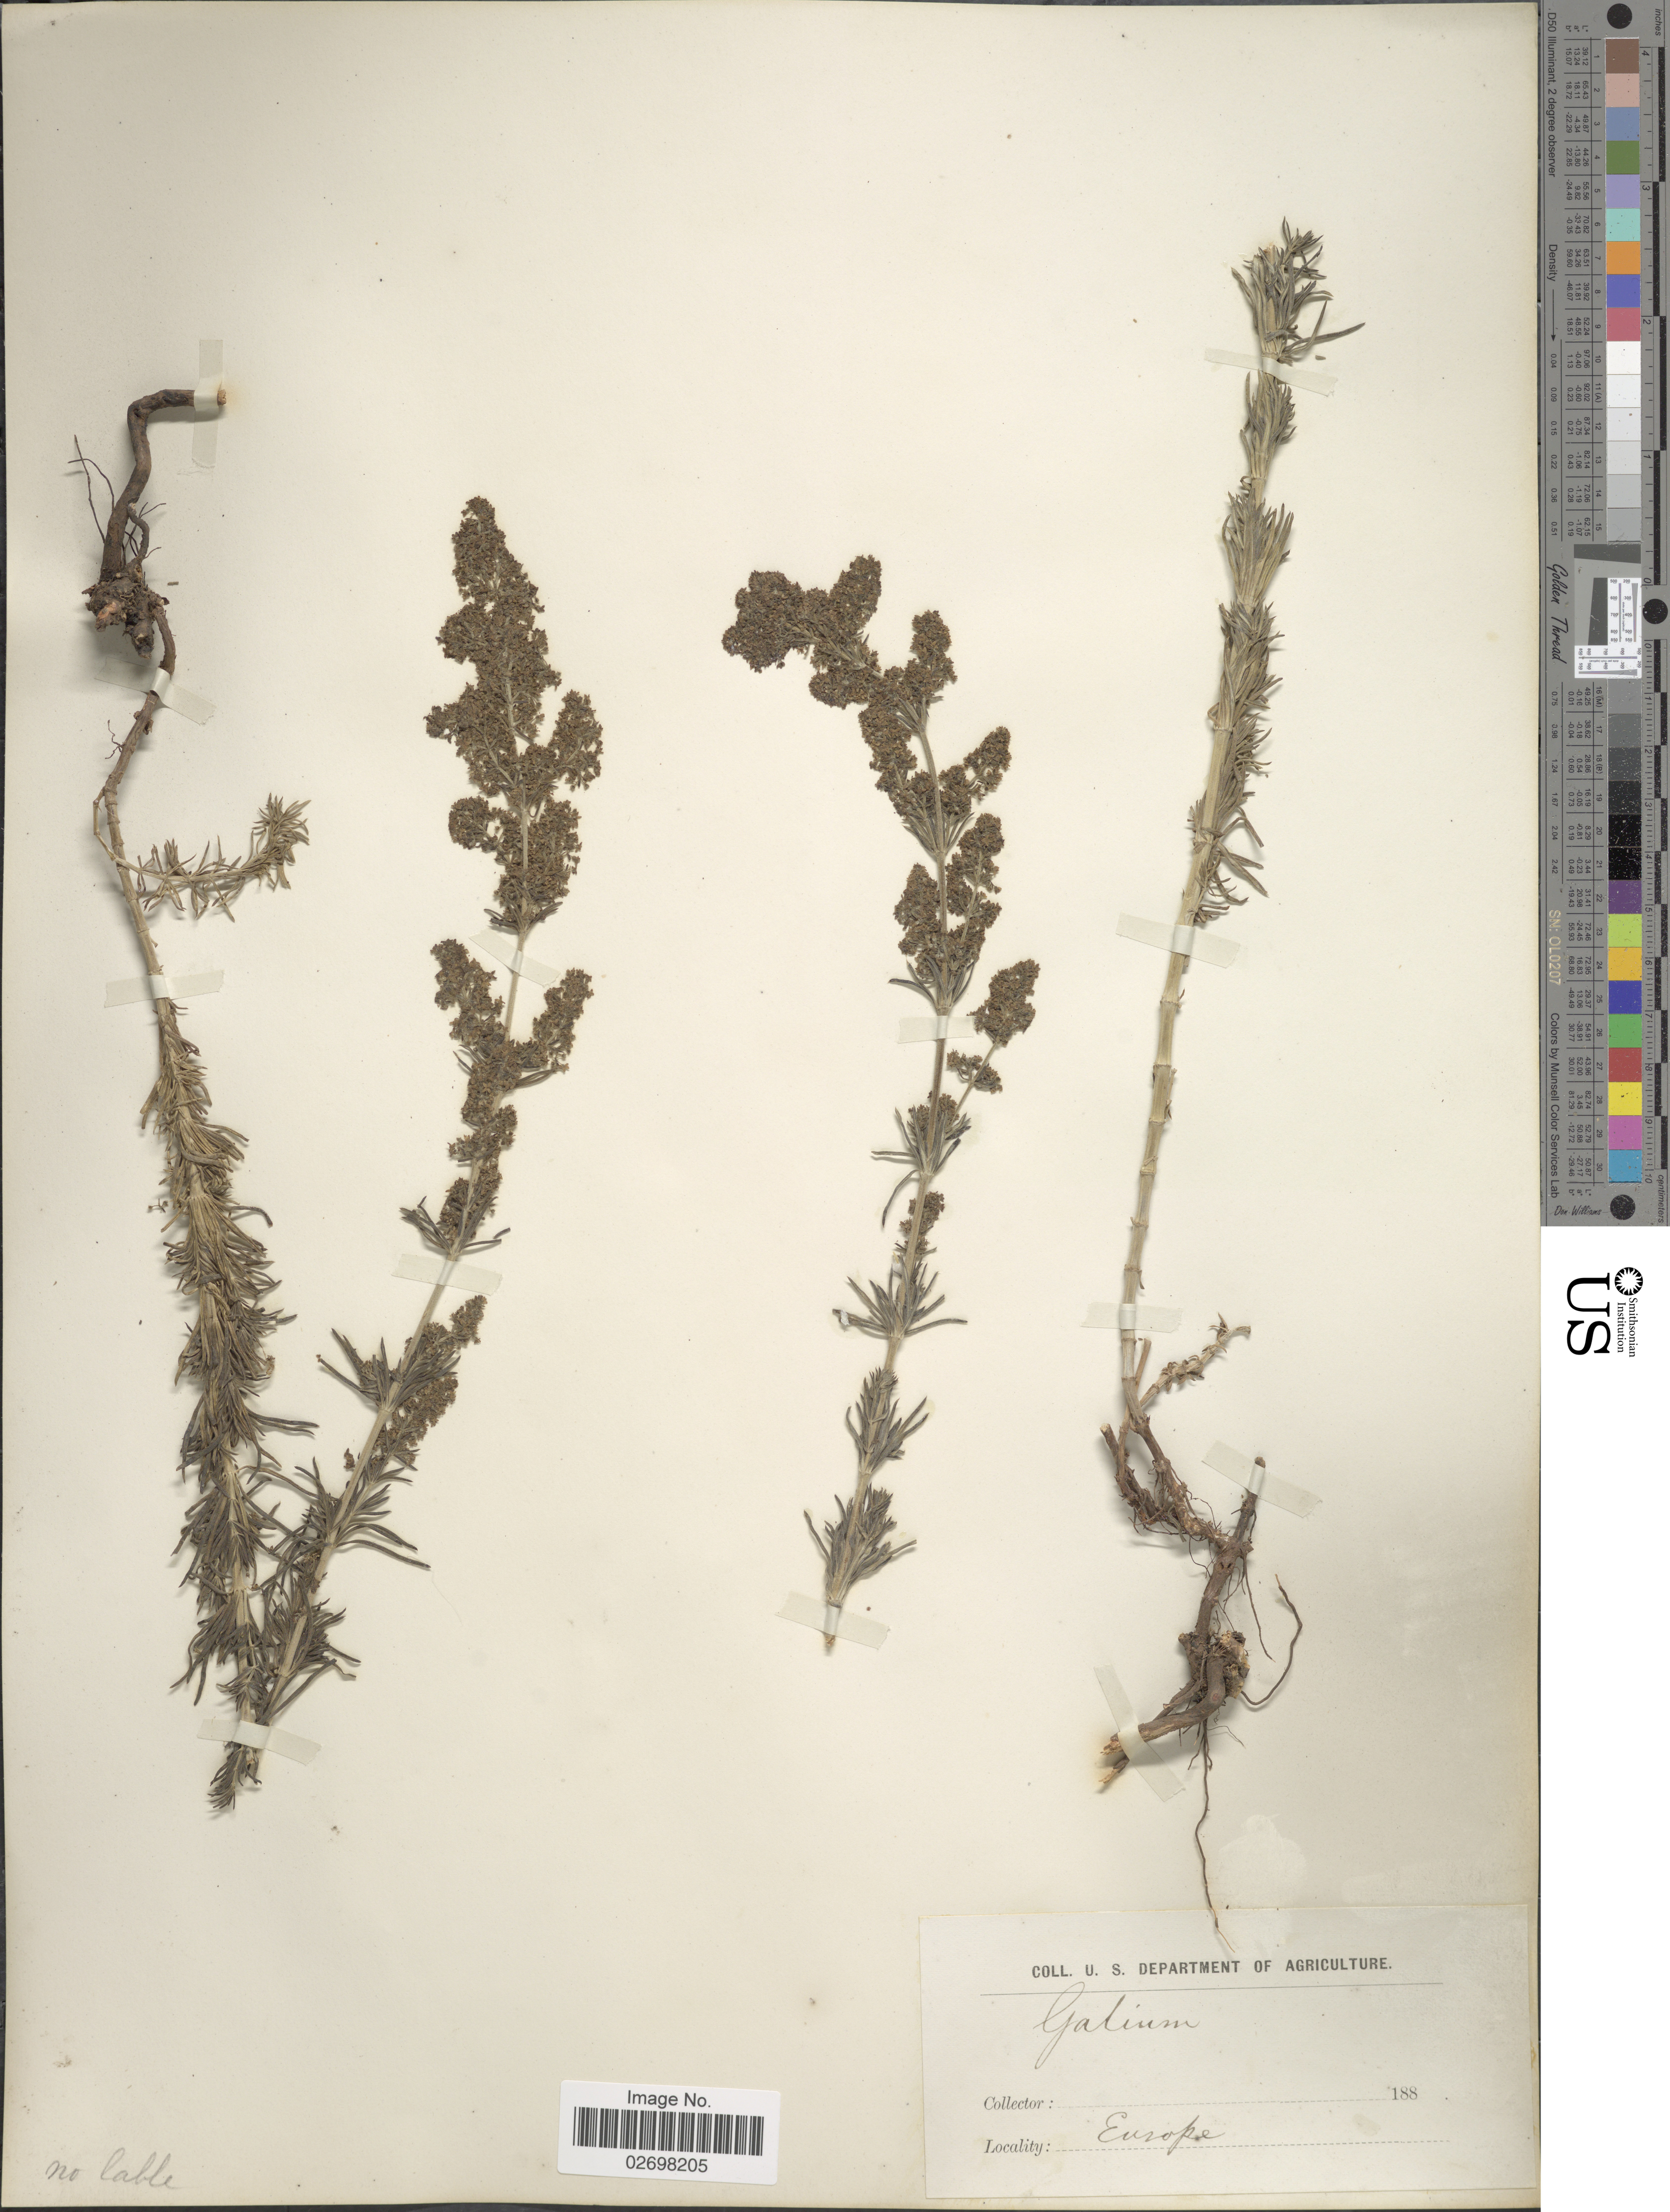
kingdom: Plantae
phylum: Tracheophyta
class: Magnoliopsida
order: Gentianales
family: Rubiaceae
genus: Galium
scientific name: Galium sp.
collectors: U.S. Department of Agriculture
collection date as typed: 188